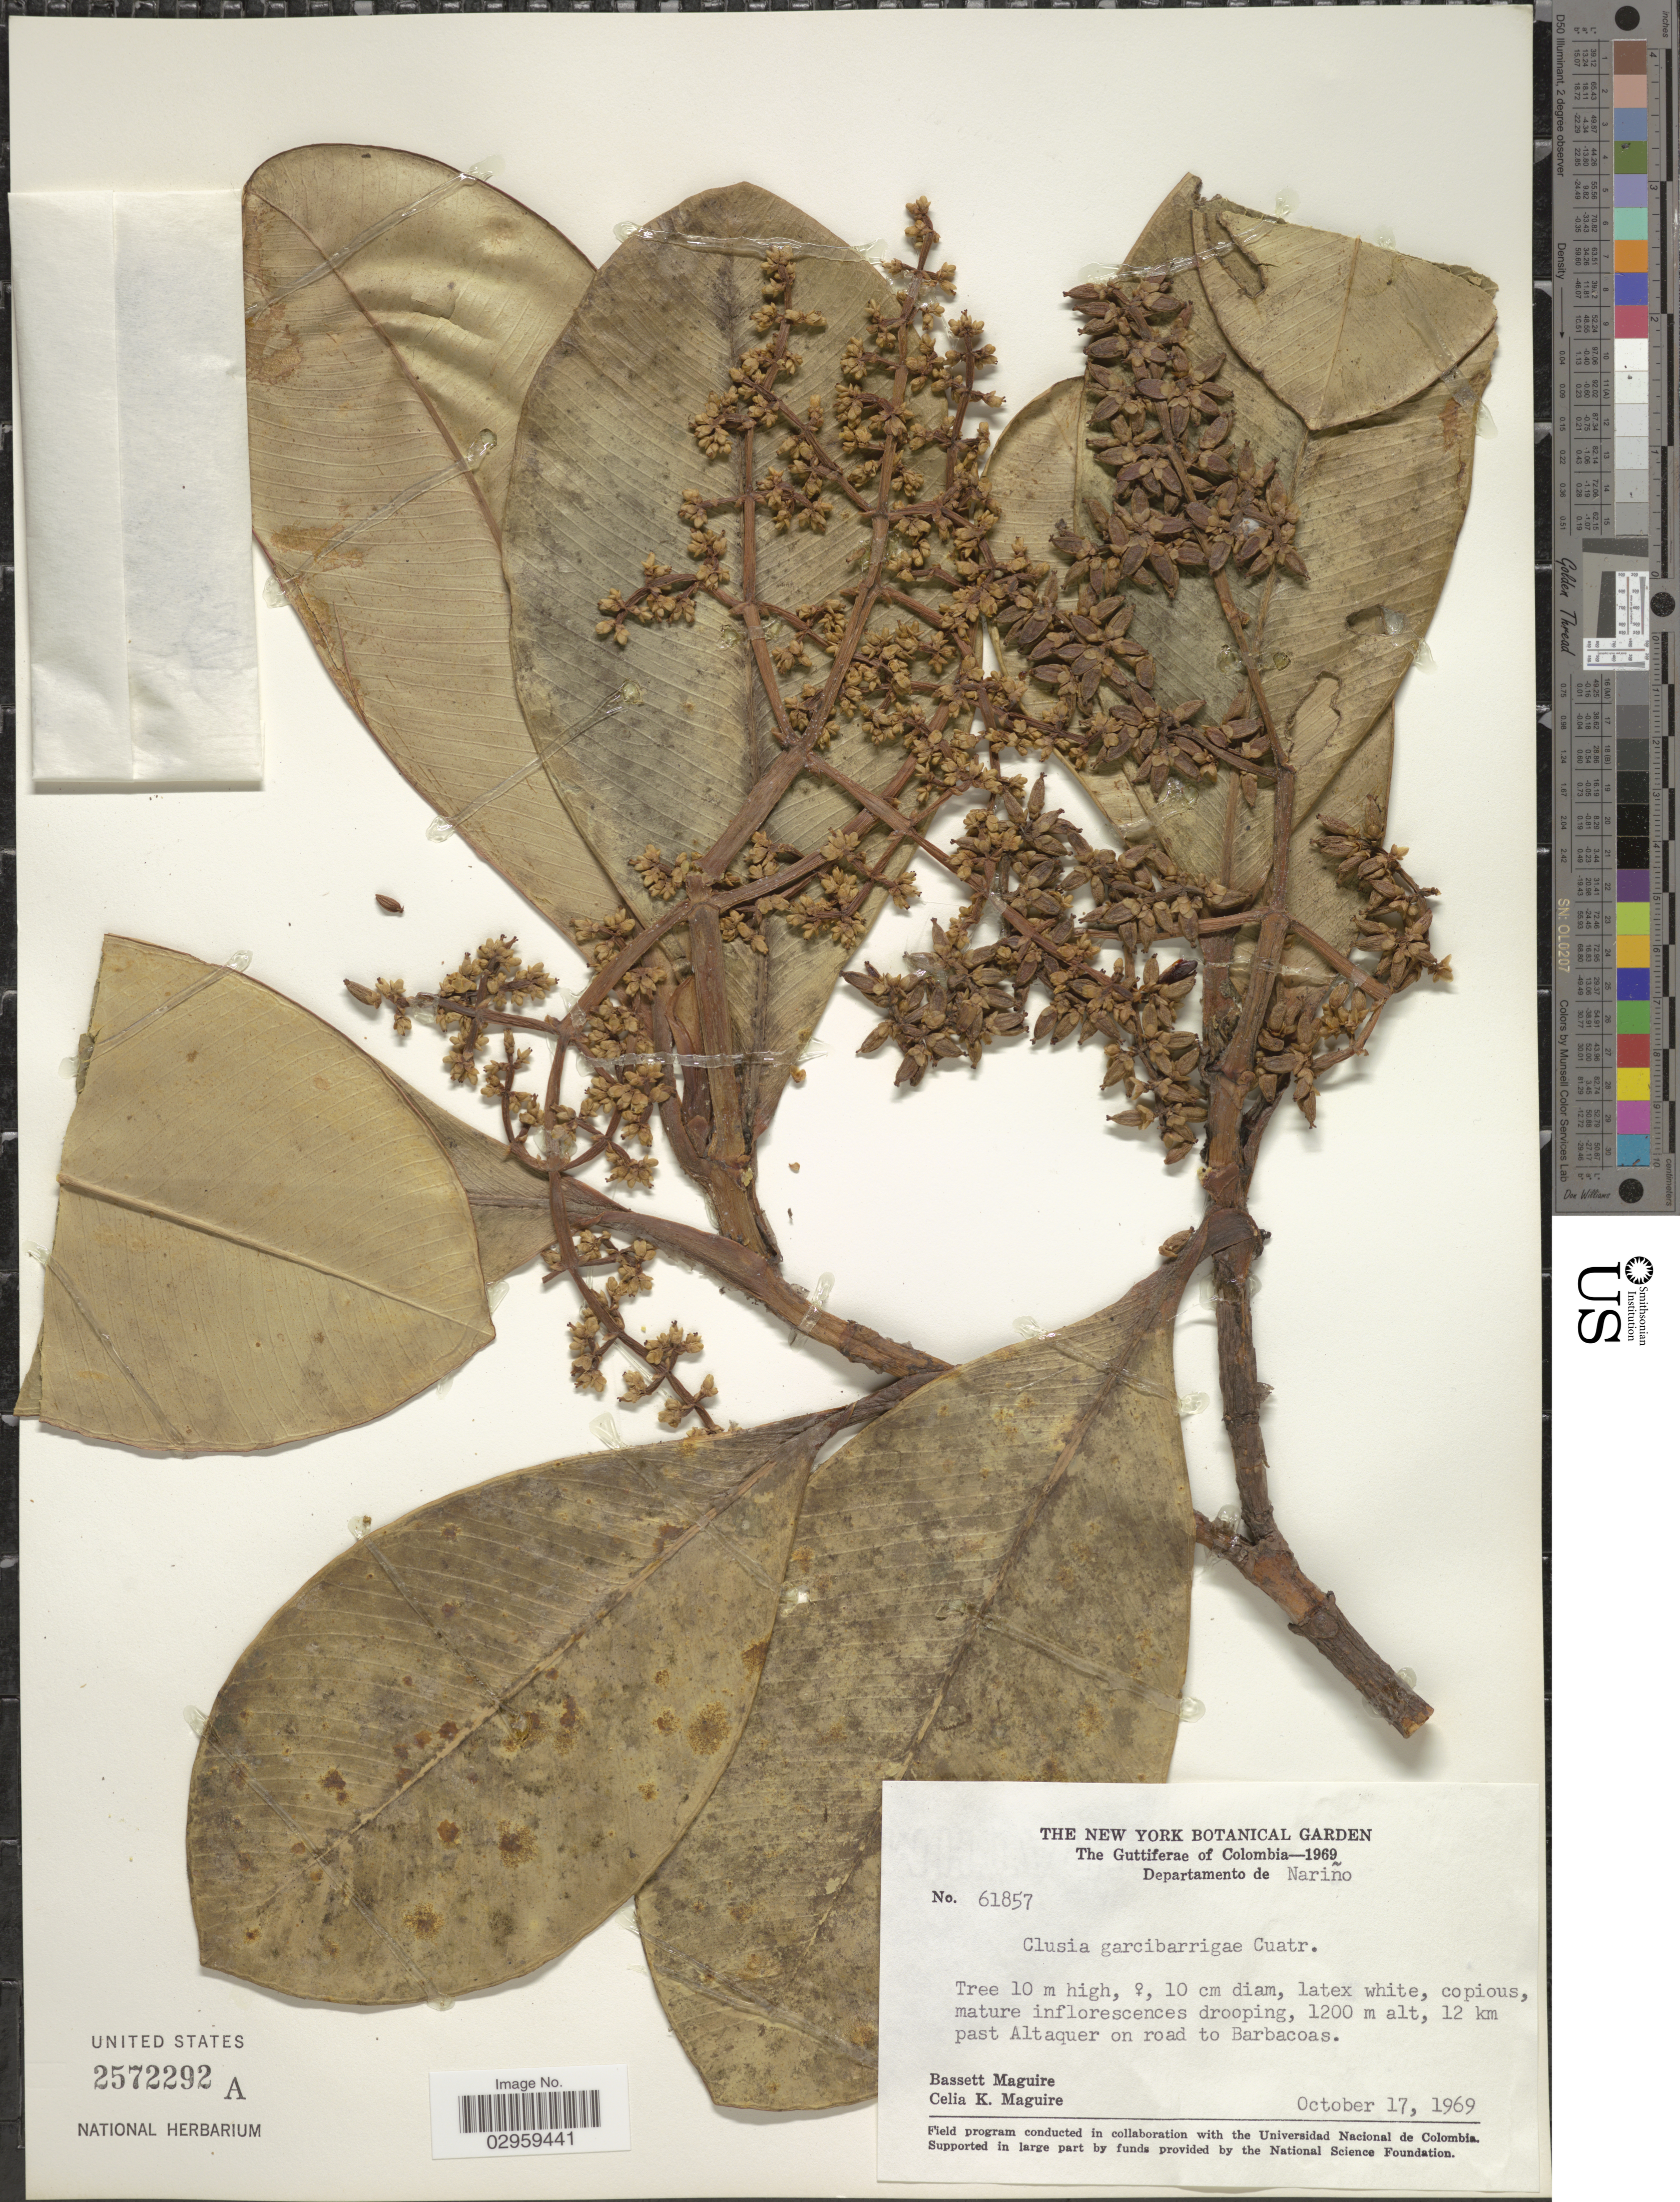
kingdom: Plantae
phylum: Tracheophyta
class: Magnoliopsida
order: Malpighiales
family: Clusiaceae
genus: Clusia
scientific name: Clusia garcibarrigae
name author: Cuatrec.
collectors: B. Maguire & C. K. Maguire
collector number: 61857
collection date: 1969-10-17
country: Colombia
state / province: Nariño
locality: Departamento de Nariño. 12 km past Altaquer on road to Barbacoas.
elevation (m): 1200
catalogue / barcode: US 2572292A